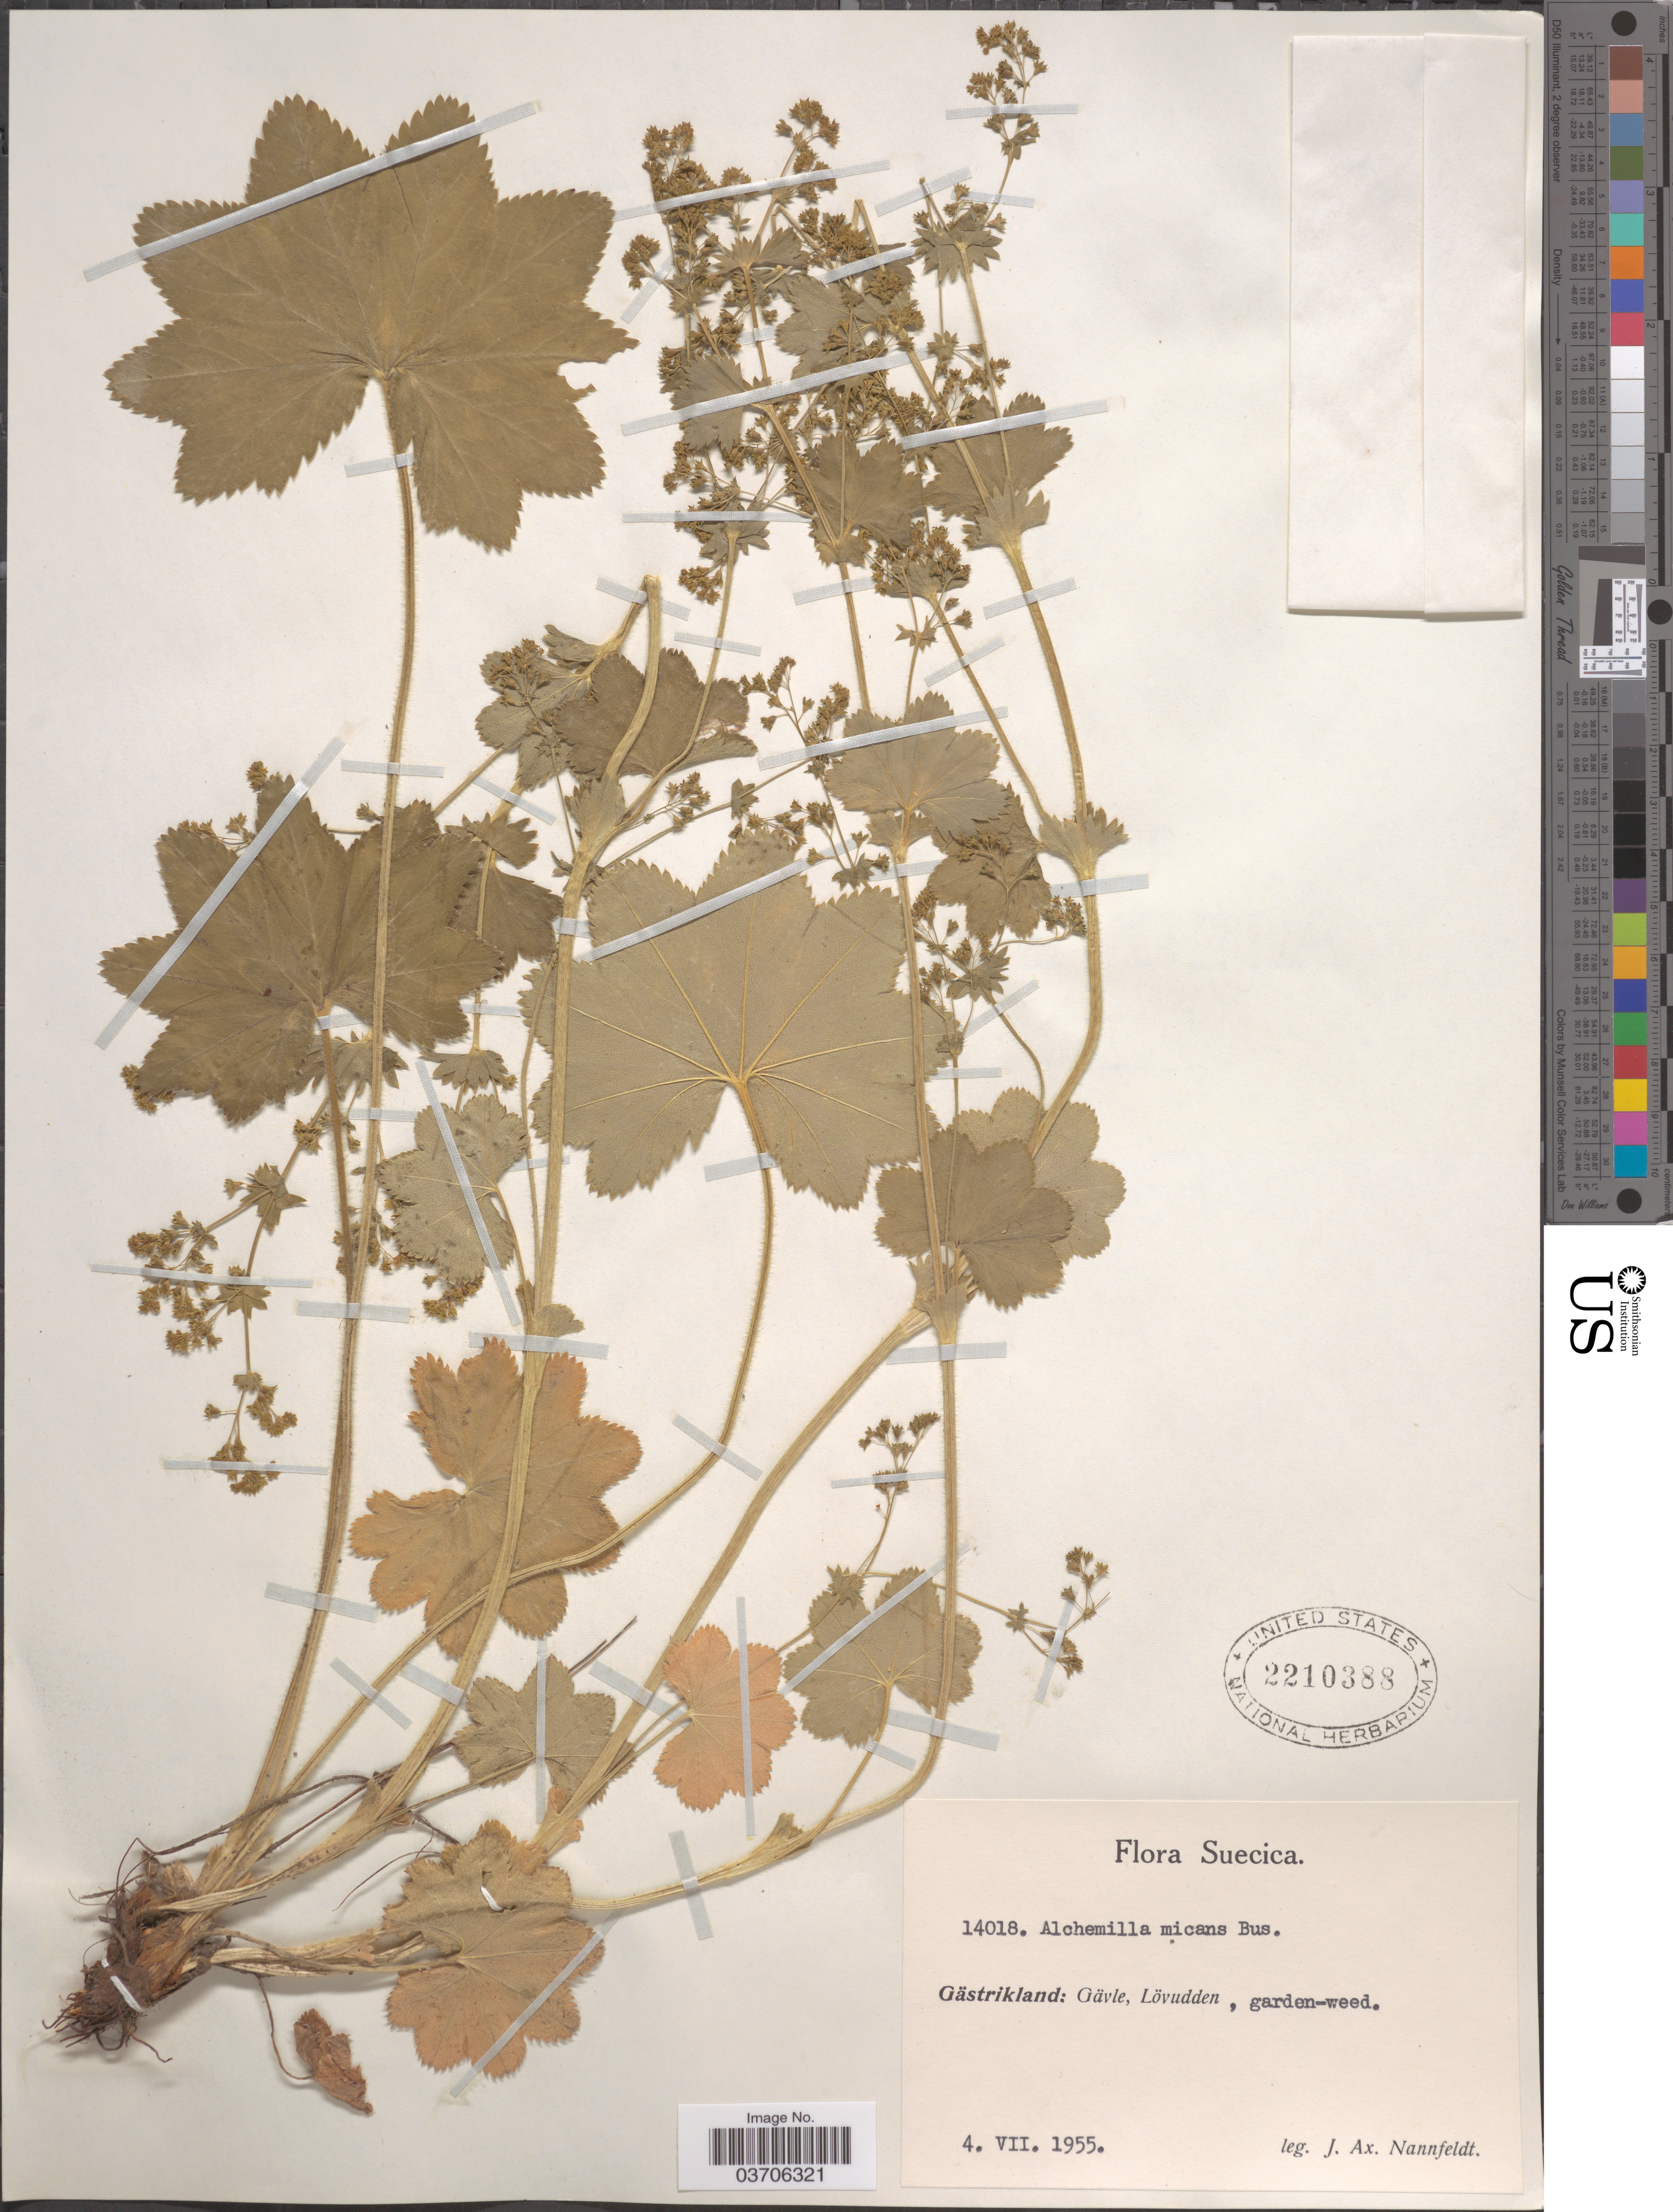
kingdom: Plantae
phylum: Tracheophyta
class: Magnoliopsida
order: Rosales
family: Rosaceae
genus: Alchemilla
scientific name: Alchemilla micans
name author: Buser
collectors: J. Nannfeldt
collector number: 14018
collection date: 1955-07-04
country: Sweden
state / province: Gavleborg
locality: Suecica. Gästrikland: Gävle, Lövudden.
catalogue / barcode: US 2210388